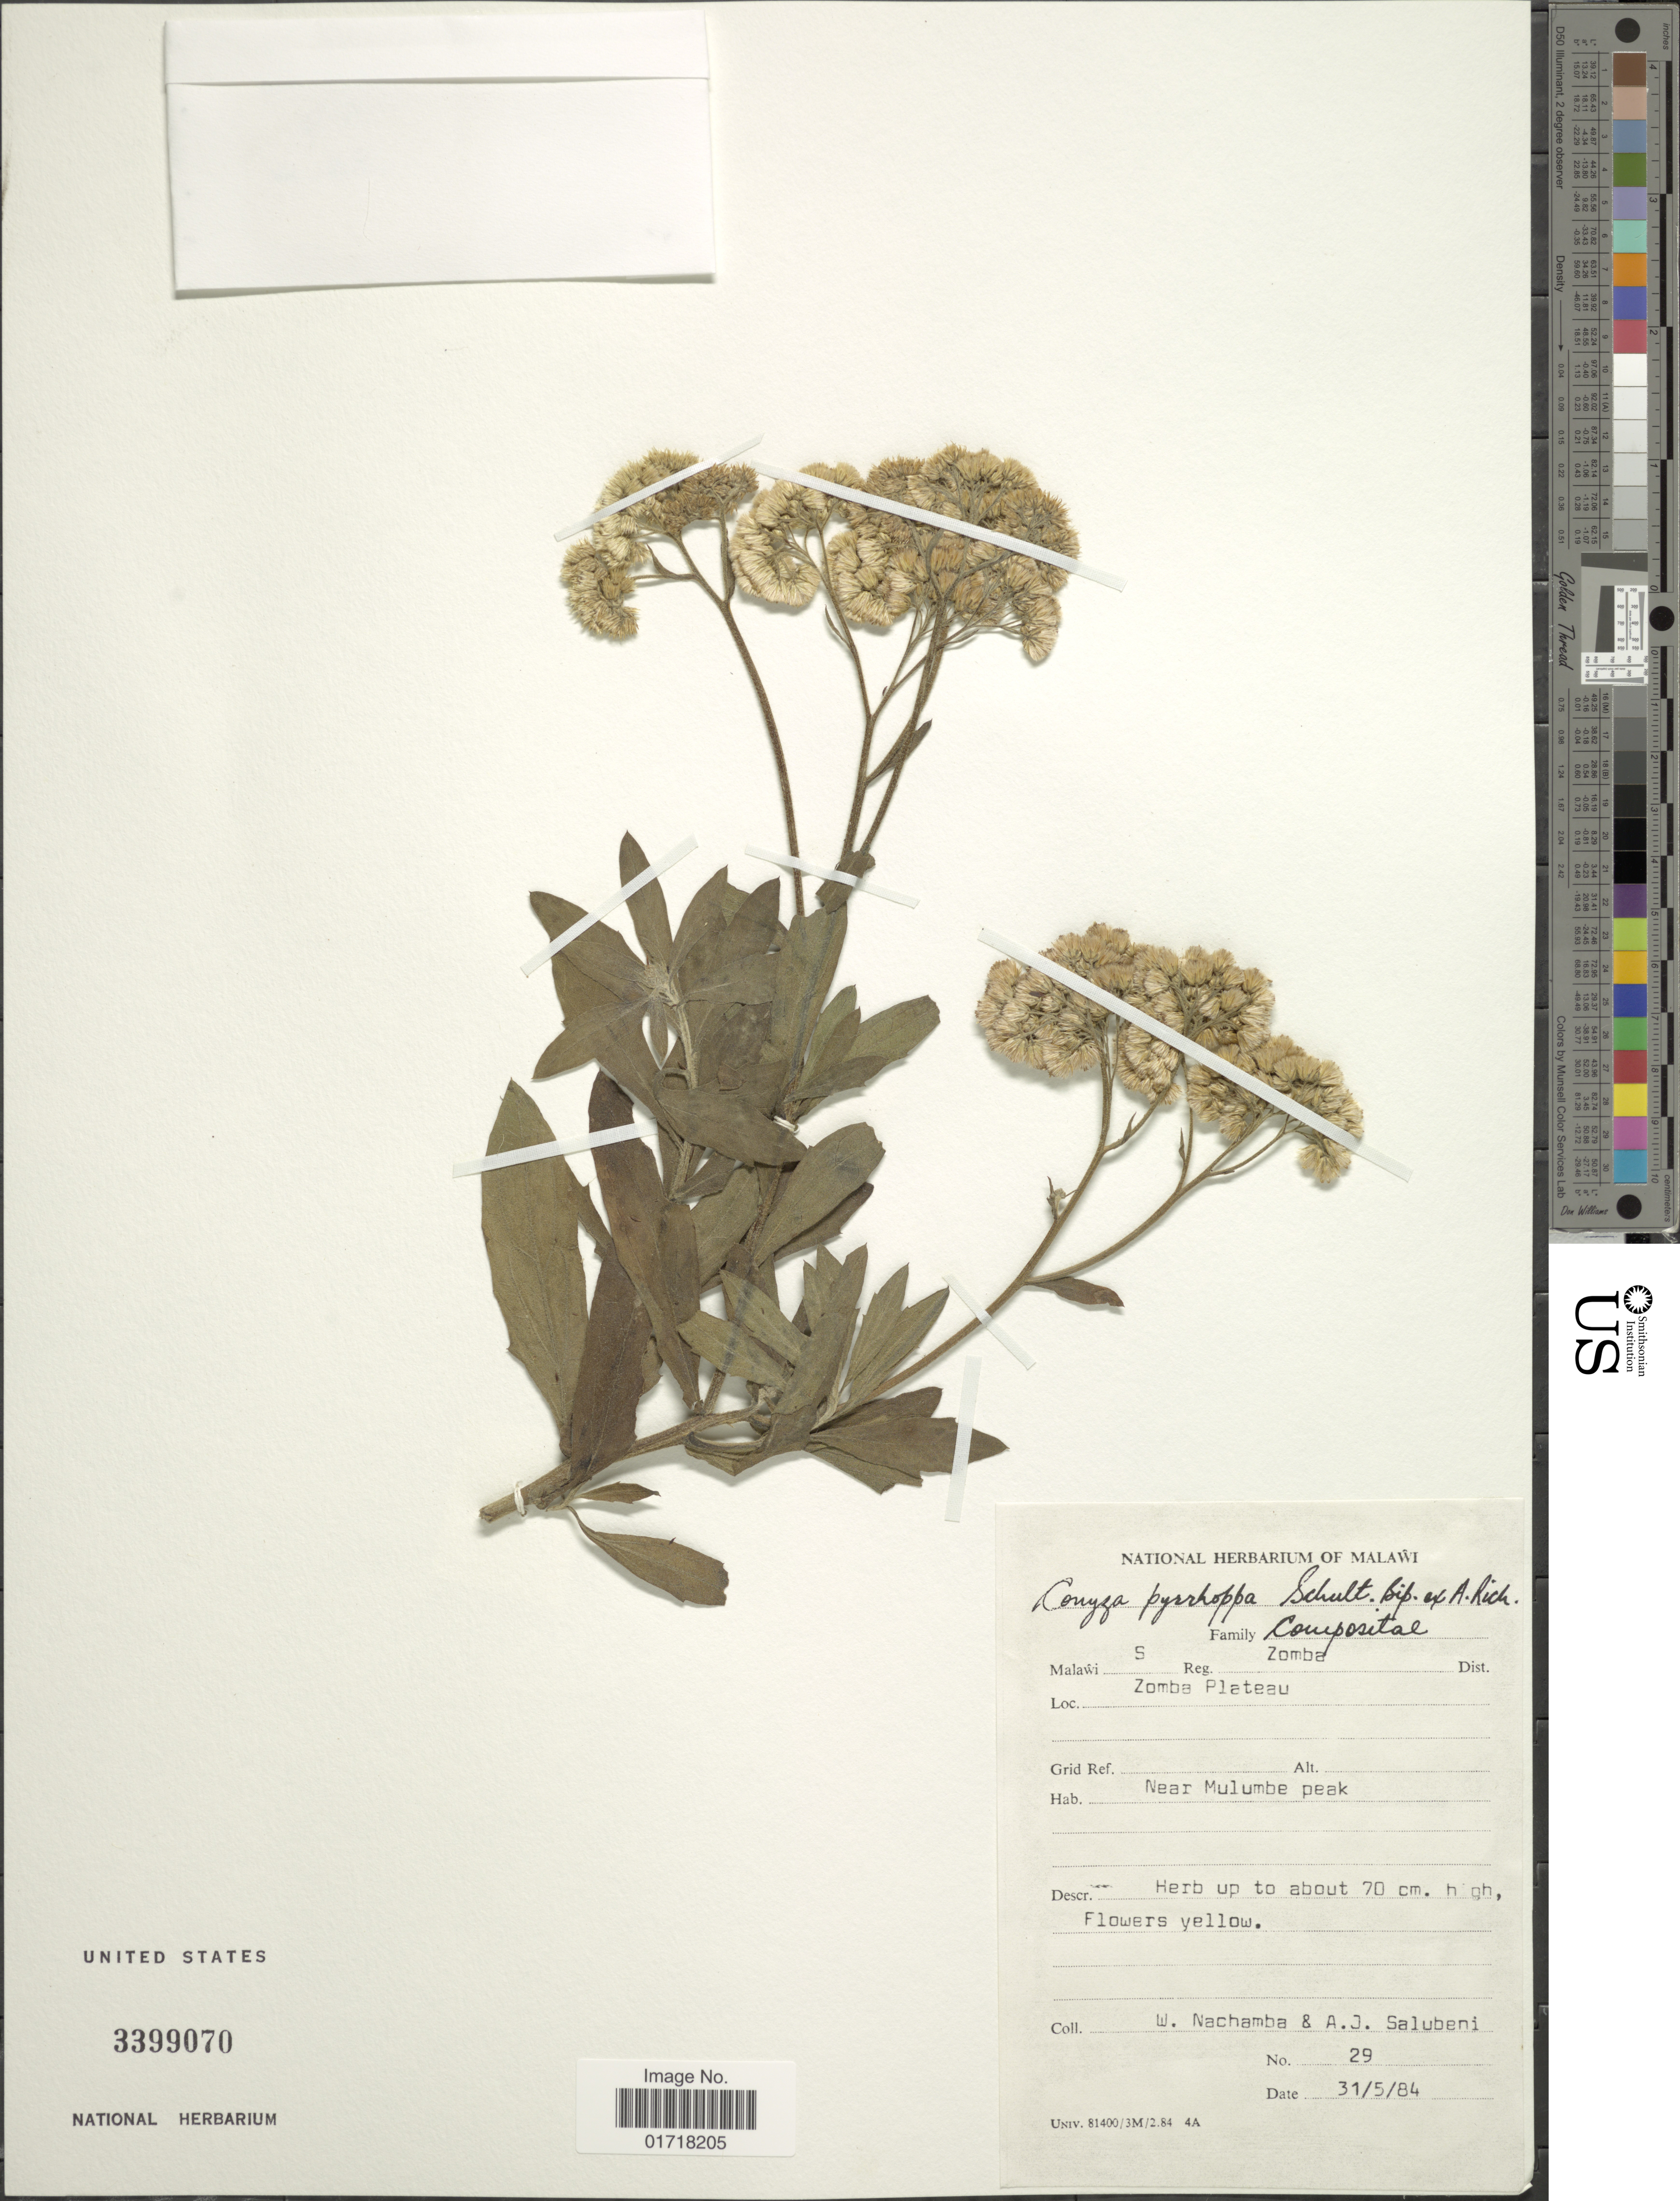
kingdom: Plantae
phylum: Tracheophyta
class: Magnoliopsida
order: Asterales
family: Asteraceae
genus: Conyza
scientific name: Conyza porphyropappa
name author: Sch. Bip.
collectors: W. Nachamba & A. J. Salubeni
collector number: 29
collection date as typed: Transcribed d/m/y: 31/5/84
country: Malawi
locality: Malawi S. Reg. Zomba Dist., Zomba Plateau, Near Mulumbve Peak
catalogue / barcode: US 3399070